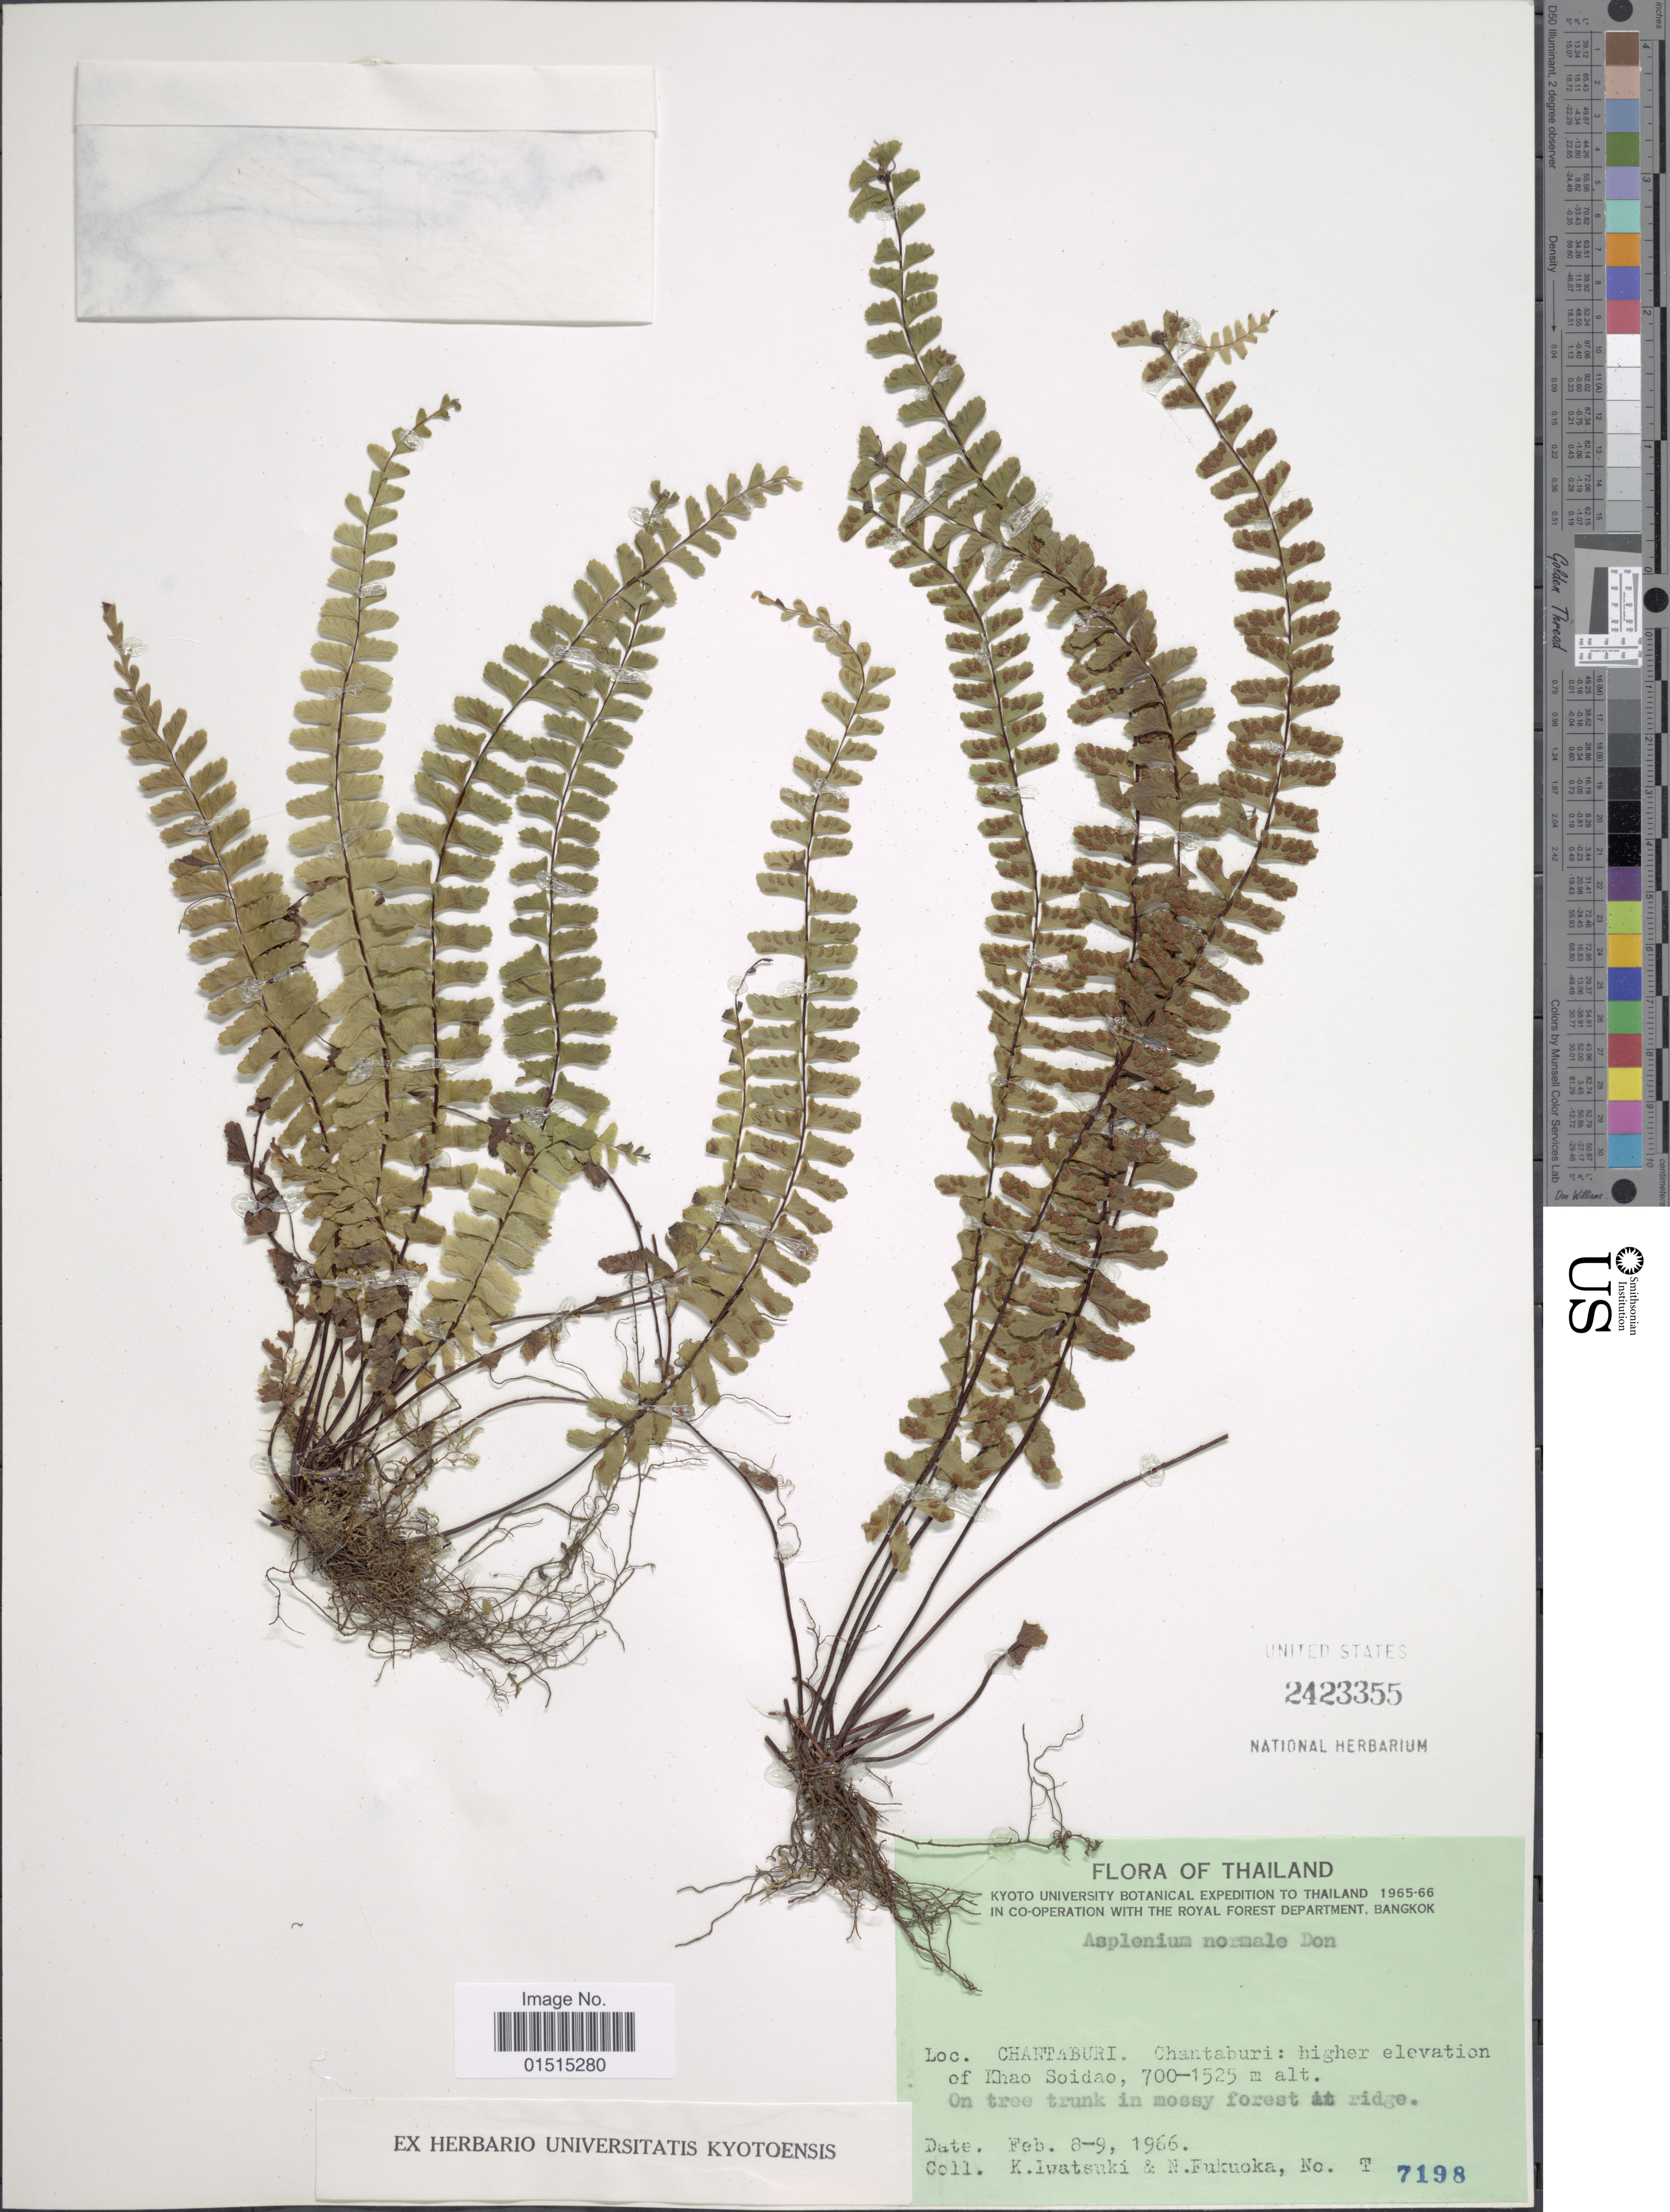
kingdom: Plantae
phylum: Tracheophyta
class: Polypodiopsida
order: Polypodiales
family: Aspleniaceae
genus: Asplenium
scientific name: Asplenium normale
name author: D. Don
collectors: K. Iwatsuki & N. Fukuoka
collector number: T7198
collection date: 1966-02-08/1966-02-09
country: Thailand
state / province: Chanthaburi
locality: Higher elevation of Khao Soidao, on tree trunk in mossy forest at ridge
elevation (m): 700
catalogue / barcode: US 2423355